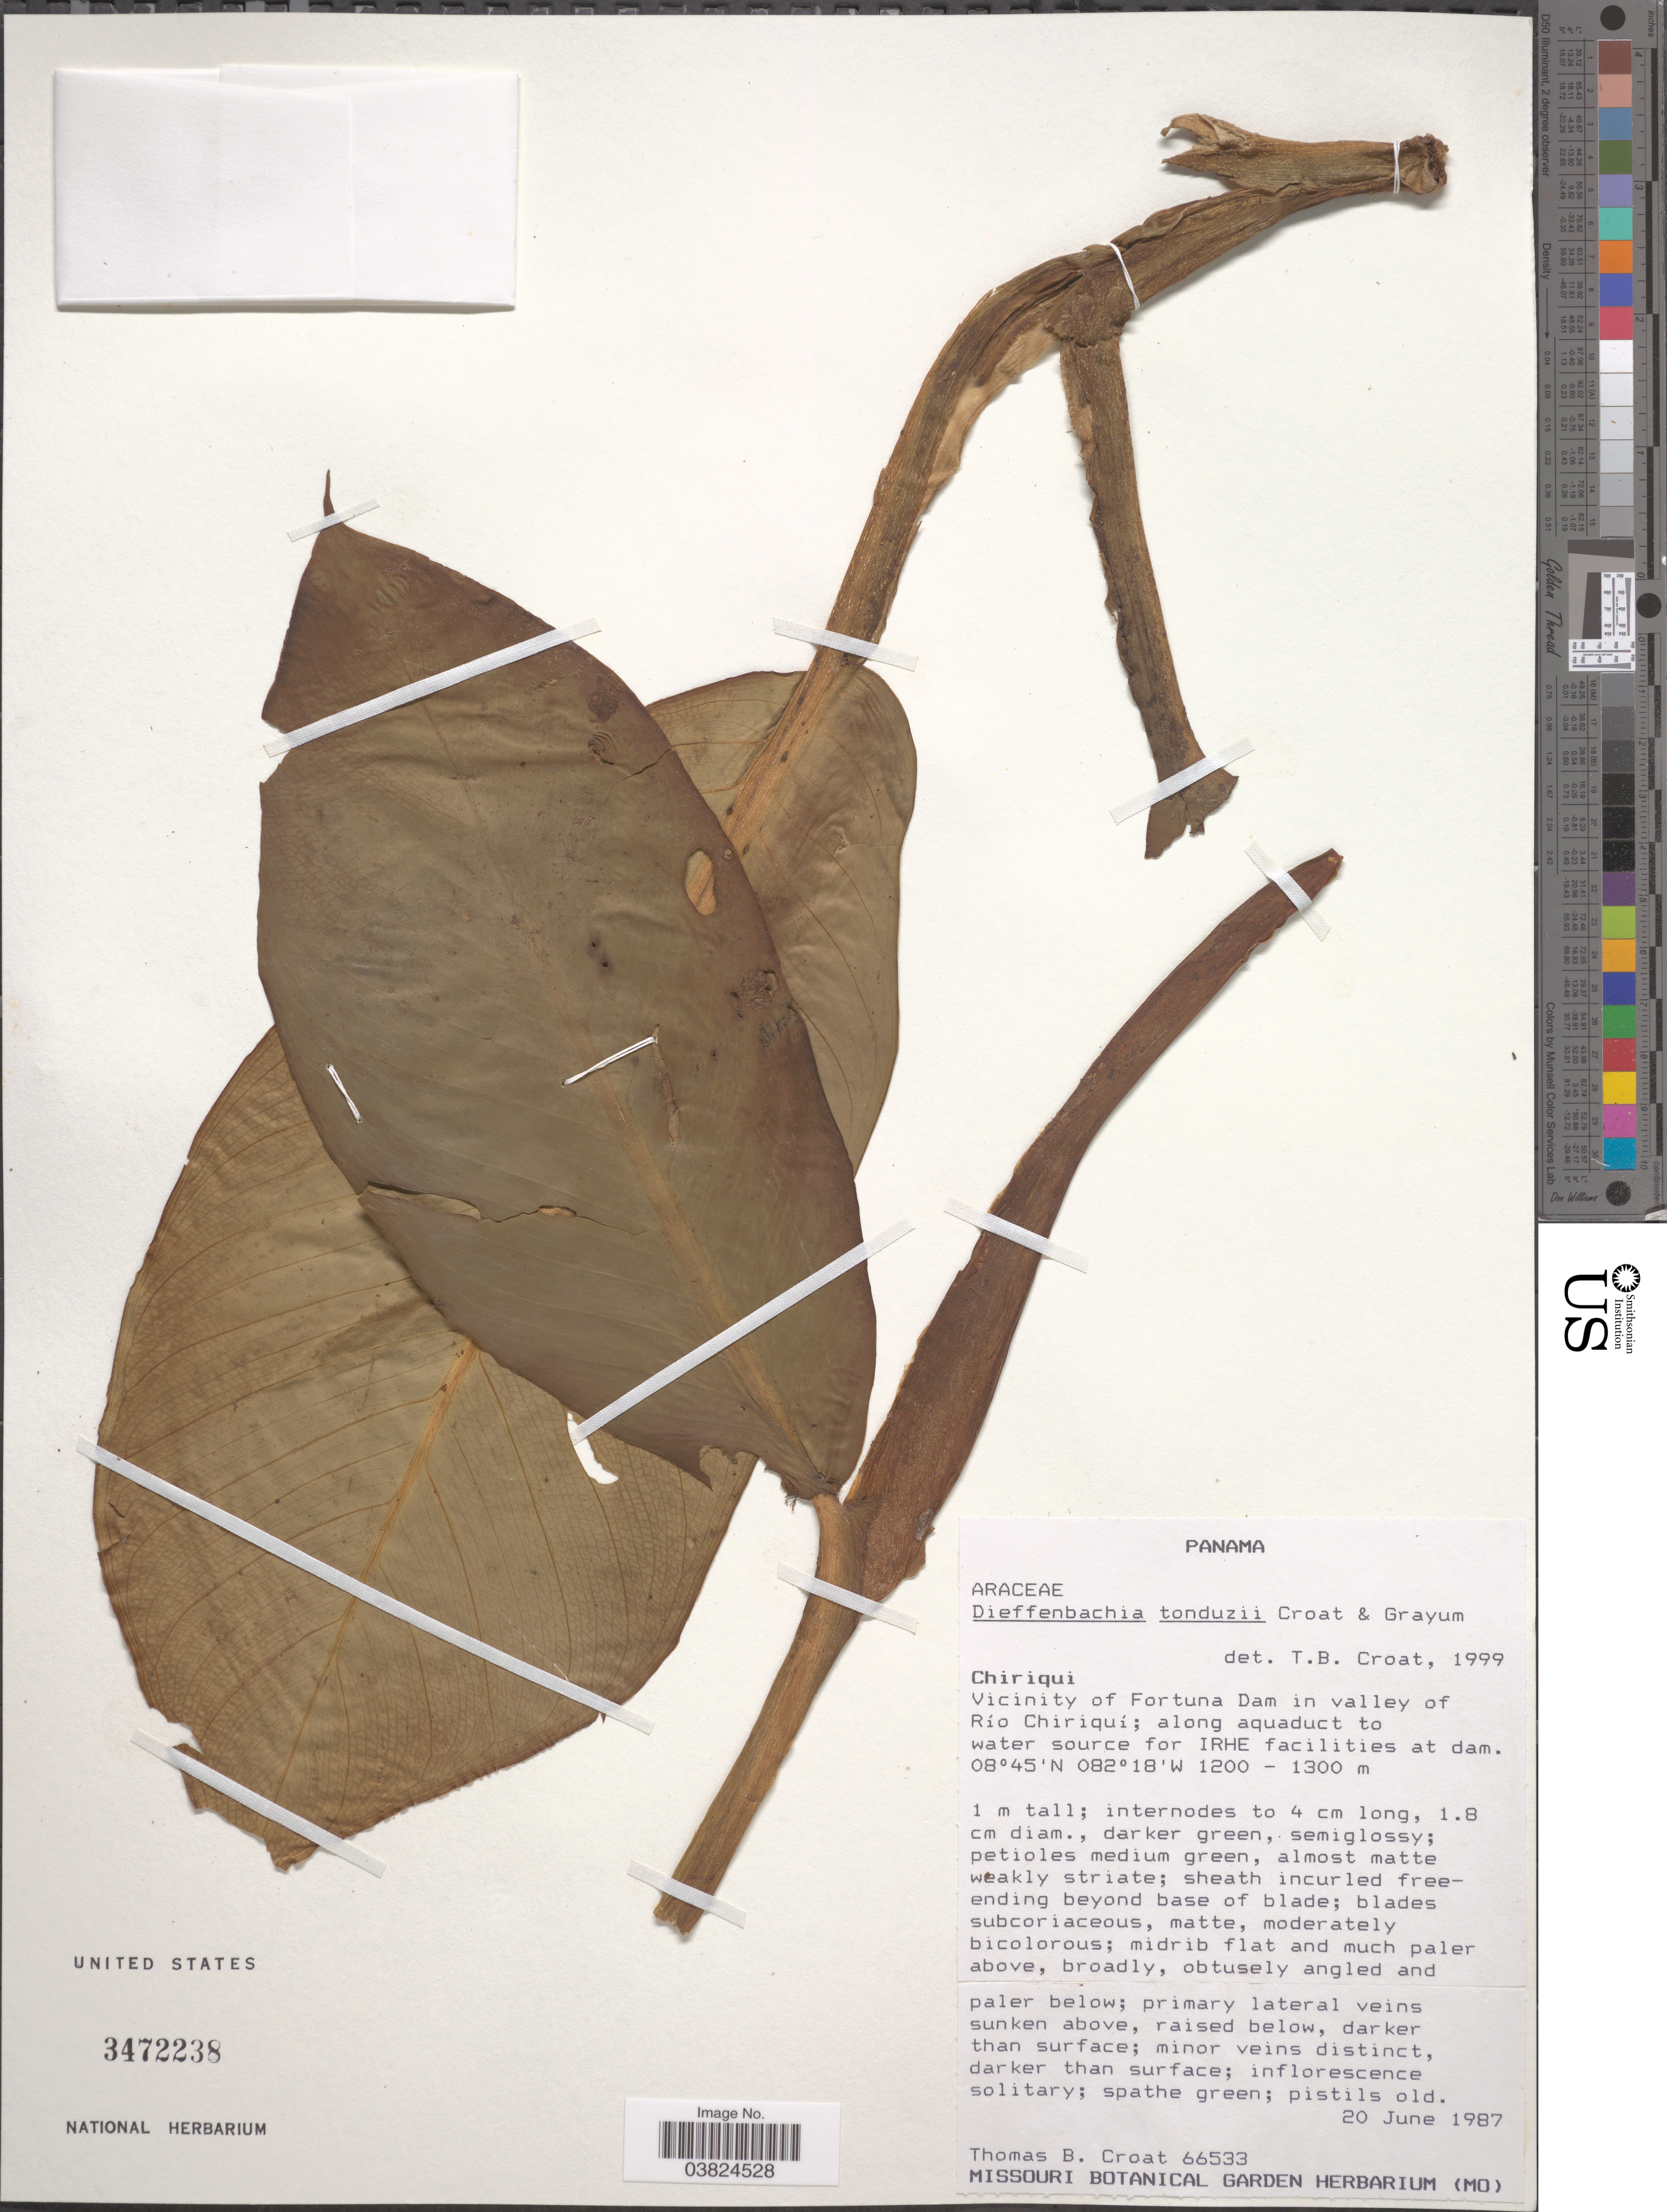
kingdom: Plantae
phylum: Tracheophyta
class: Liliopsida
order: Alismatales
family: Araceae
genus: Dieffenbachia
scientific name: Dieffenbachia tonduzii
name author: Croat & Grayum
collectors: T. B. Croat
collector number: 66533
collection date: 1987-06-20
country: Panama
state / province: Chiriqui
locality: Vicinity of Fortuna Dam in valley of Río Chiriquí; along aqueduct to water source for IRHE facilities at dam.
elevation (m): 1200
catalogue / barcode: US 3472238